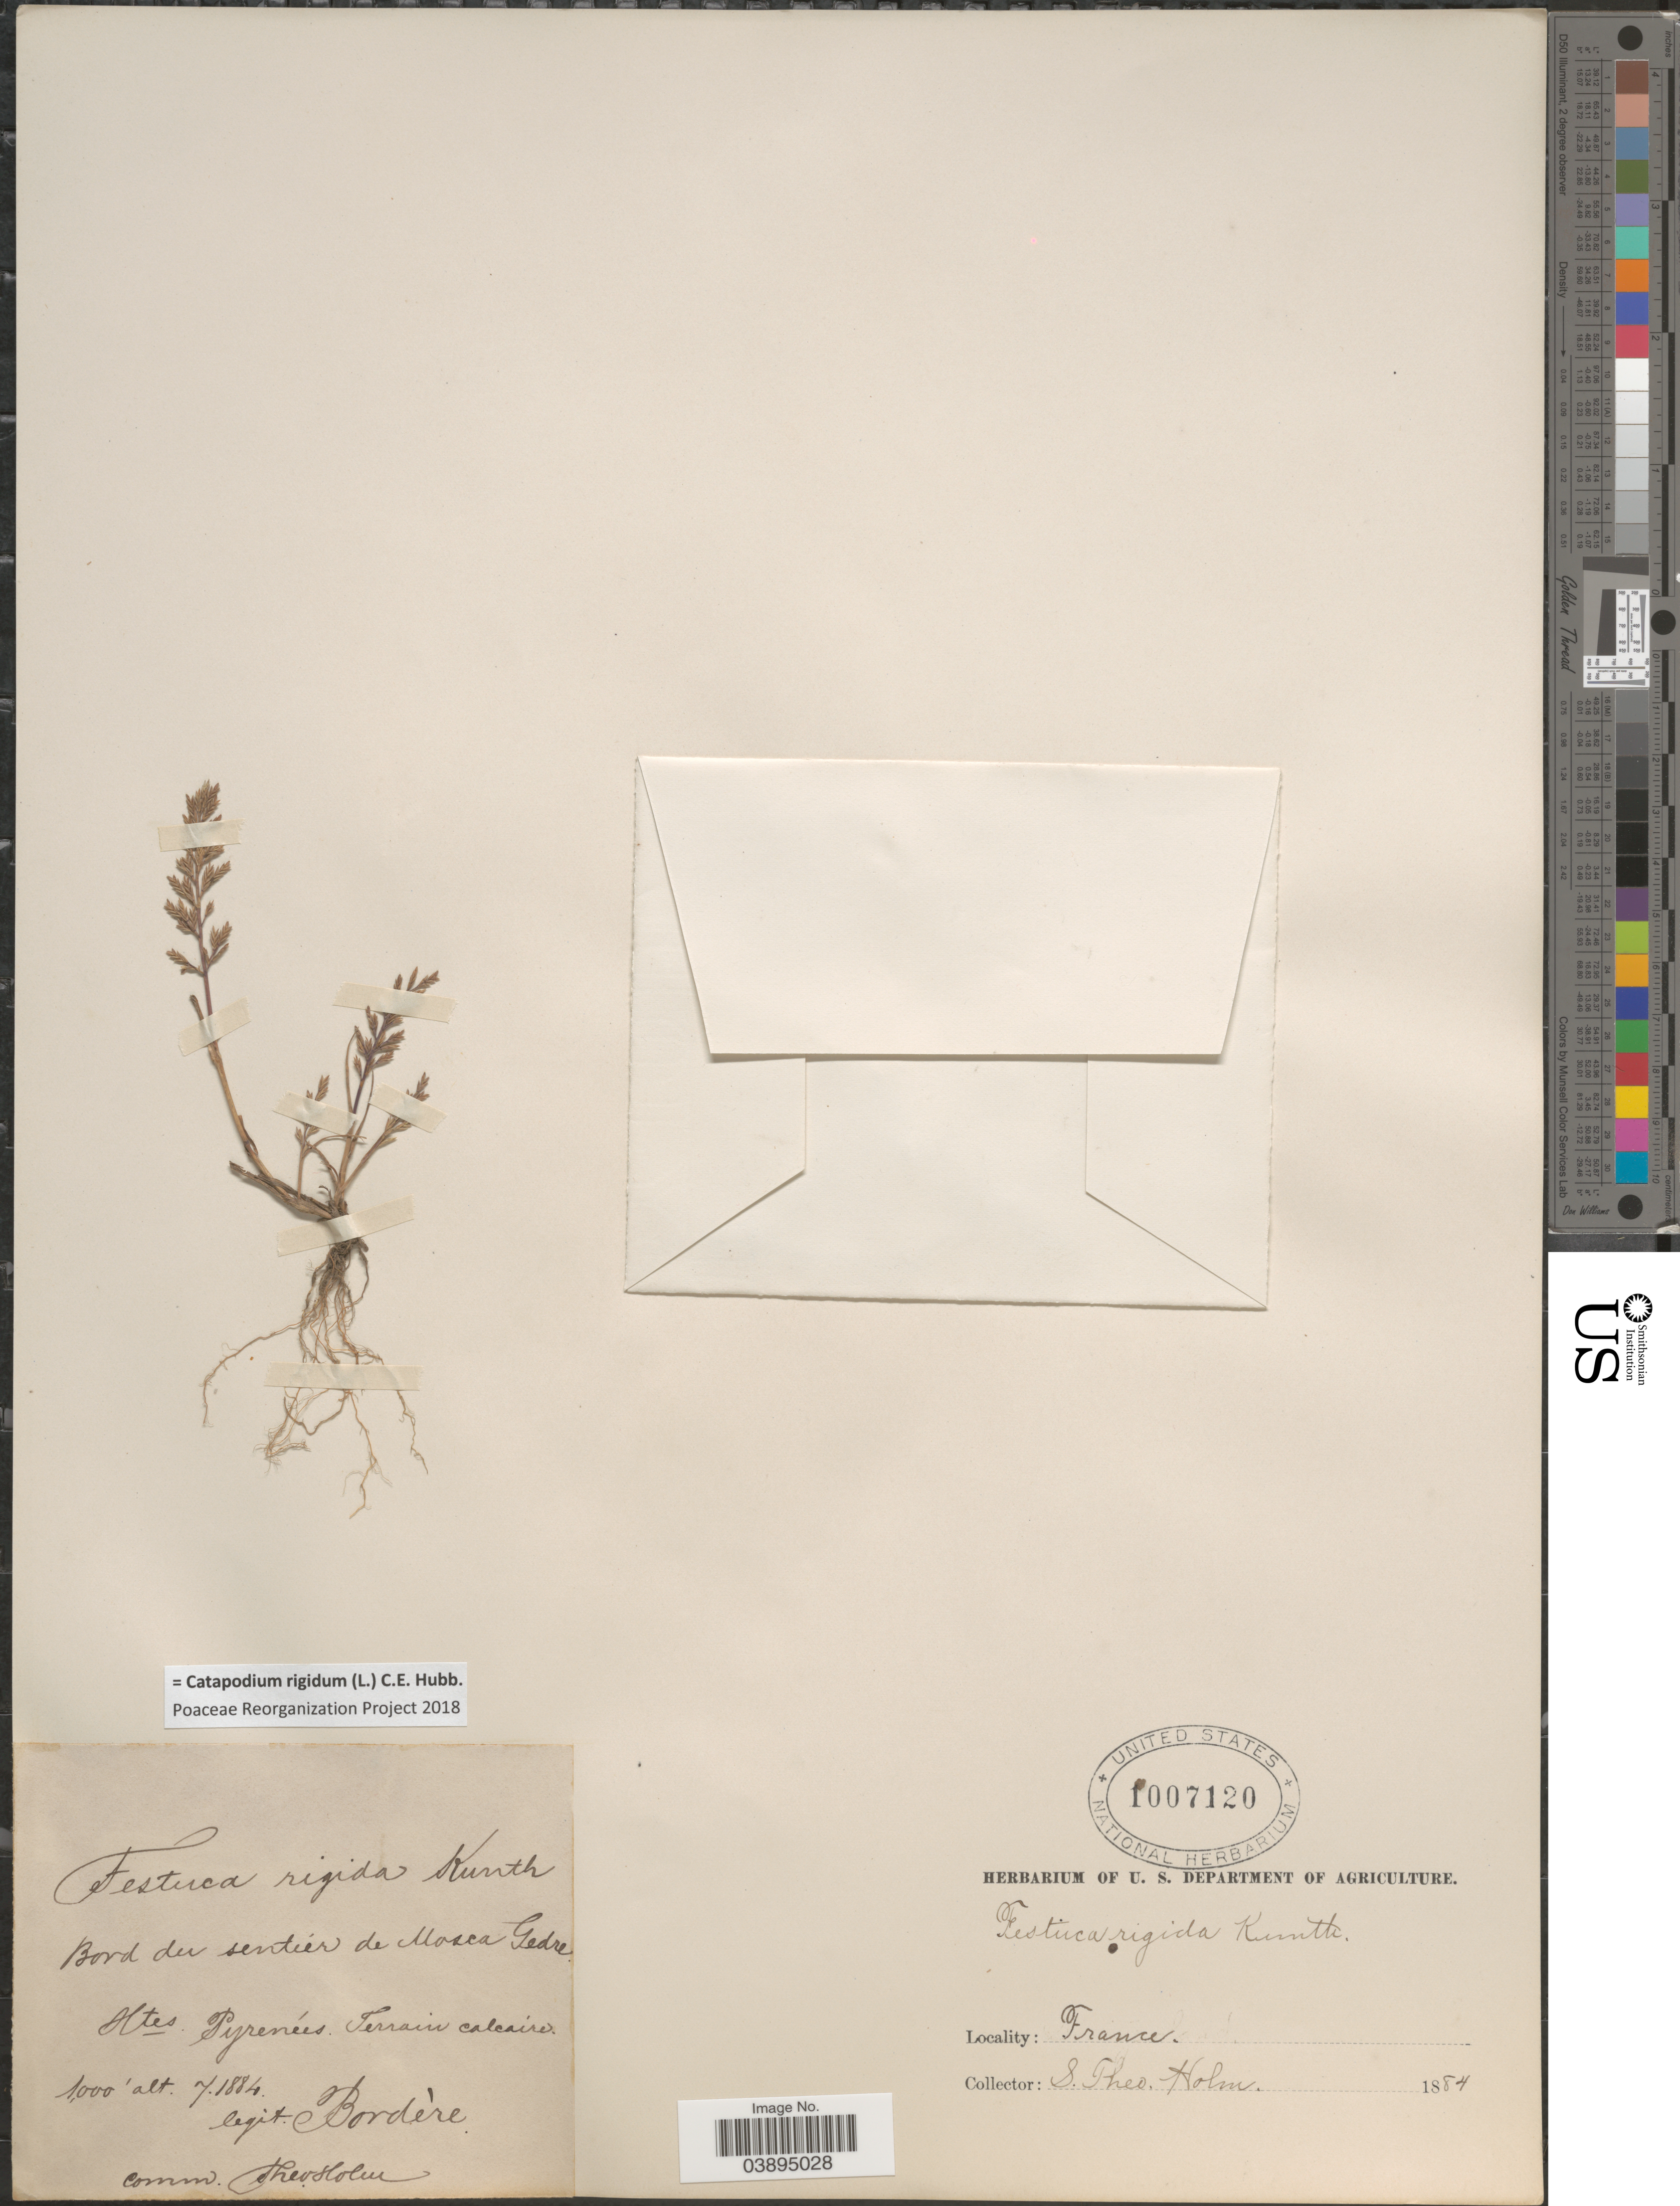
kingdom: Plantae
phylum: Tracheophyta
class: Liliopsida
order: Poales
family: Poaceae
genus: Catapodium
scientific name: Catapodium rigidum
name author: (L.) C.E. Hubb.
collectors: -. Bordère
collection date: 1884-07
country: France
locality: Bord des sentier de Mosca Gedre. Altes Pyrenées. Terrain calcaire.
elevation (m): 305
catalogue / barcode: US 1007120